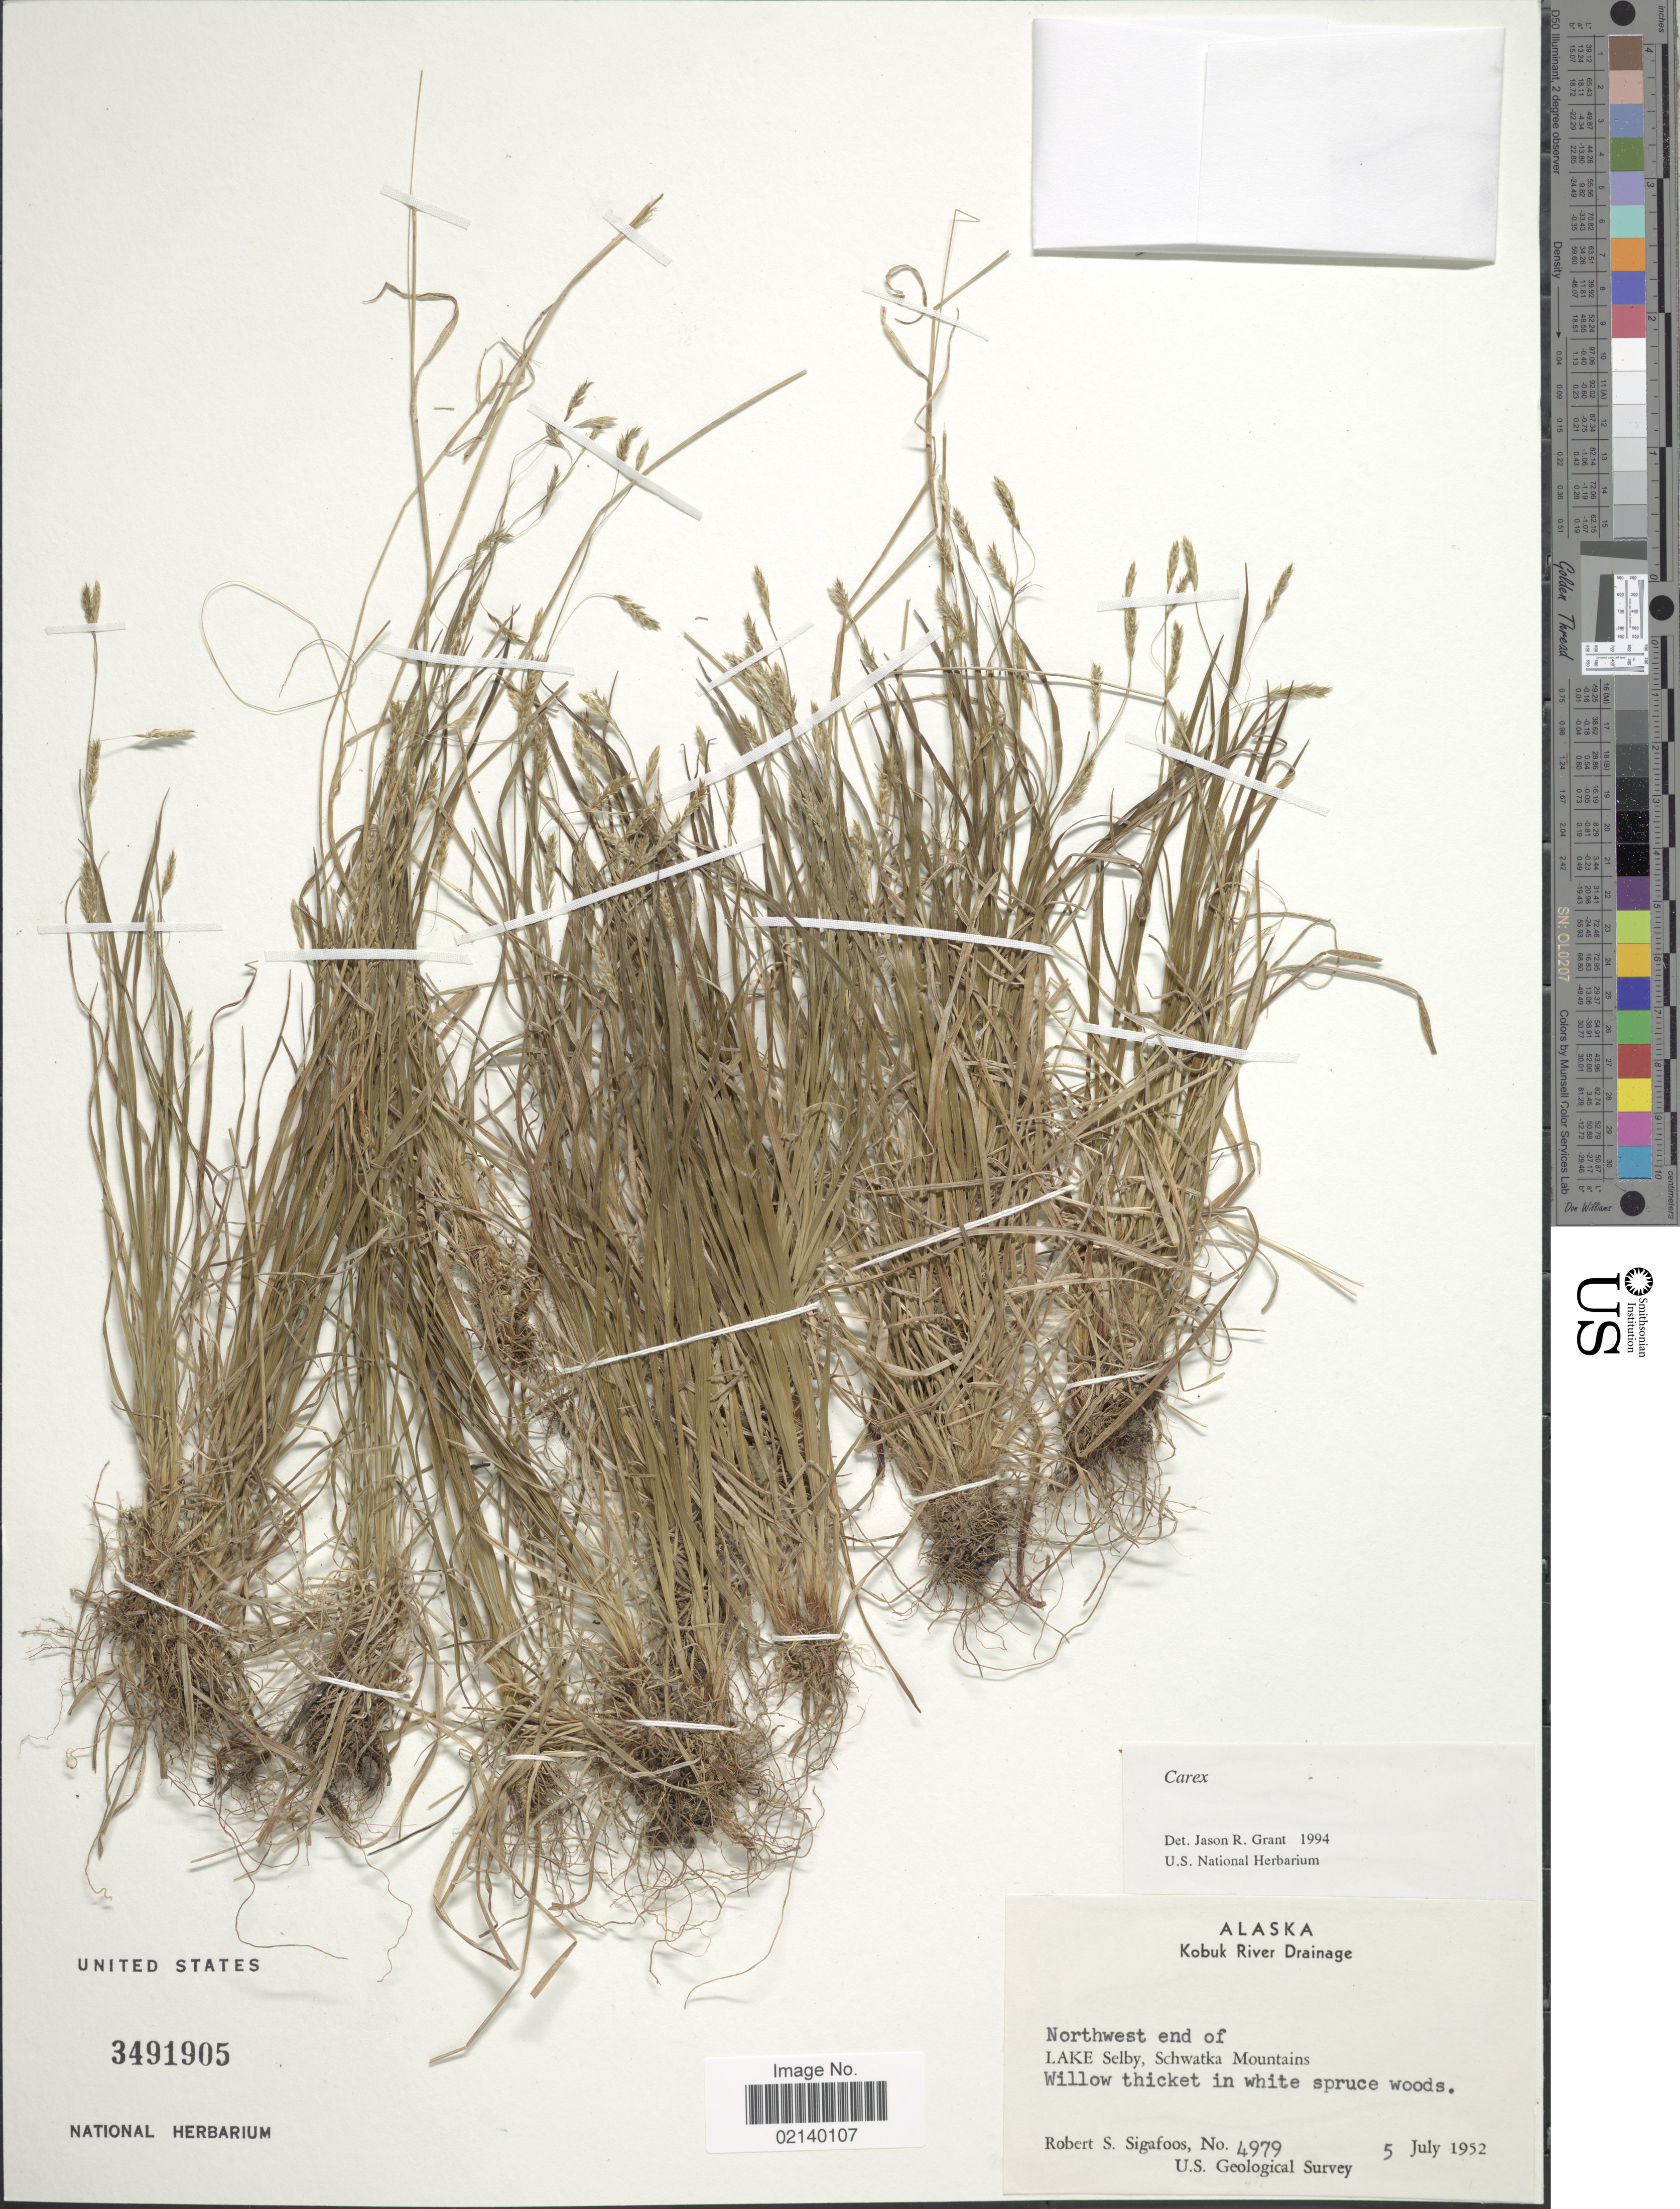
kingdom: Plantae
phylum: Tracheophyta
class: Liliopsida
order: Poales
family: Cyperaceae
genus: Carex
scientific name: Carex sp.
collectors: R. Sigafoos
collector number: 4979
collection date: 1952-07-05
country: United States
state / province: Alaska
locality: Kobuk River Drainage, northwest end of Lake Selby, Schwatka Mountains, Willow thicket in white spruce woods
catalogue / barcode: US 3491905